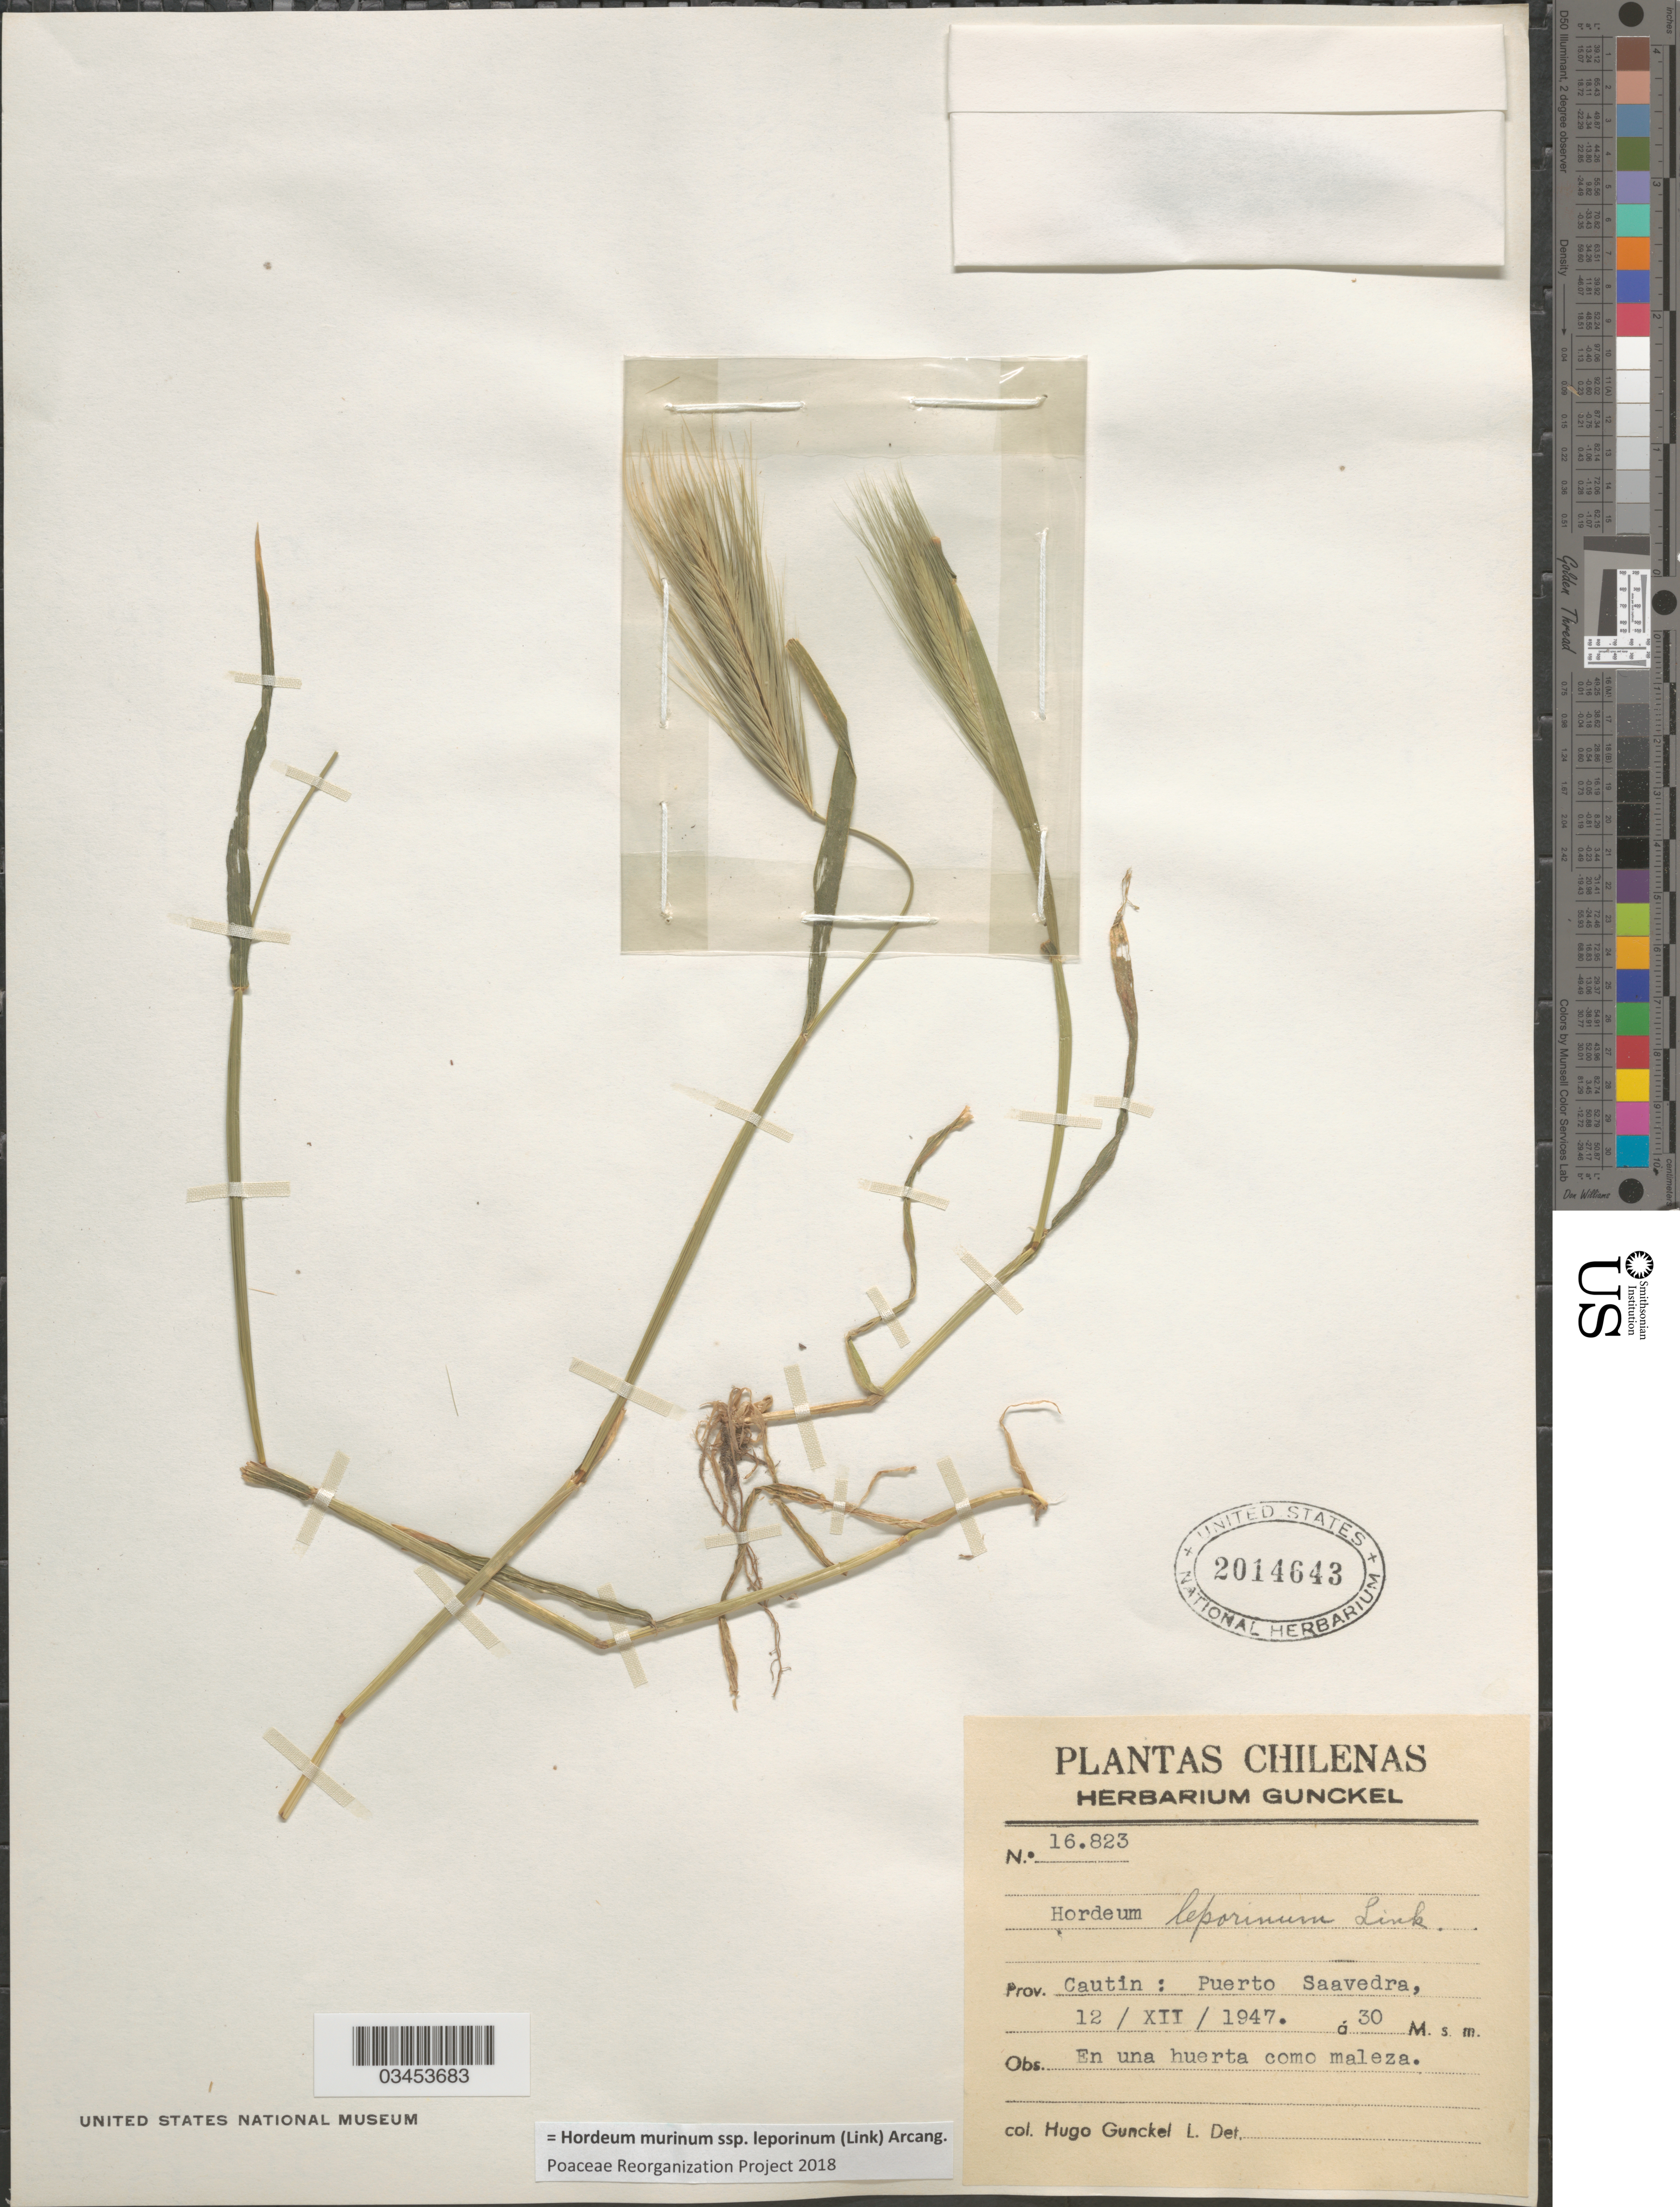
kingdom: Plantae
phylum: Tracheophyta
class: Liliopsida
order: Poales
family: Poaceae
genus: Hordeum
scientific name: Hordeum murinum subsp. leporinum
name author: (Link) Arcang.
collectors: H. Gunckel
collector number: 16823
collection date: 1947-12-12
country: Chile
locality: Prov. Cautin : Puerto Saavedra.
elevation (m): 30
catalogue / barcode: US 2014643